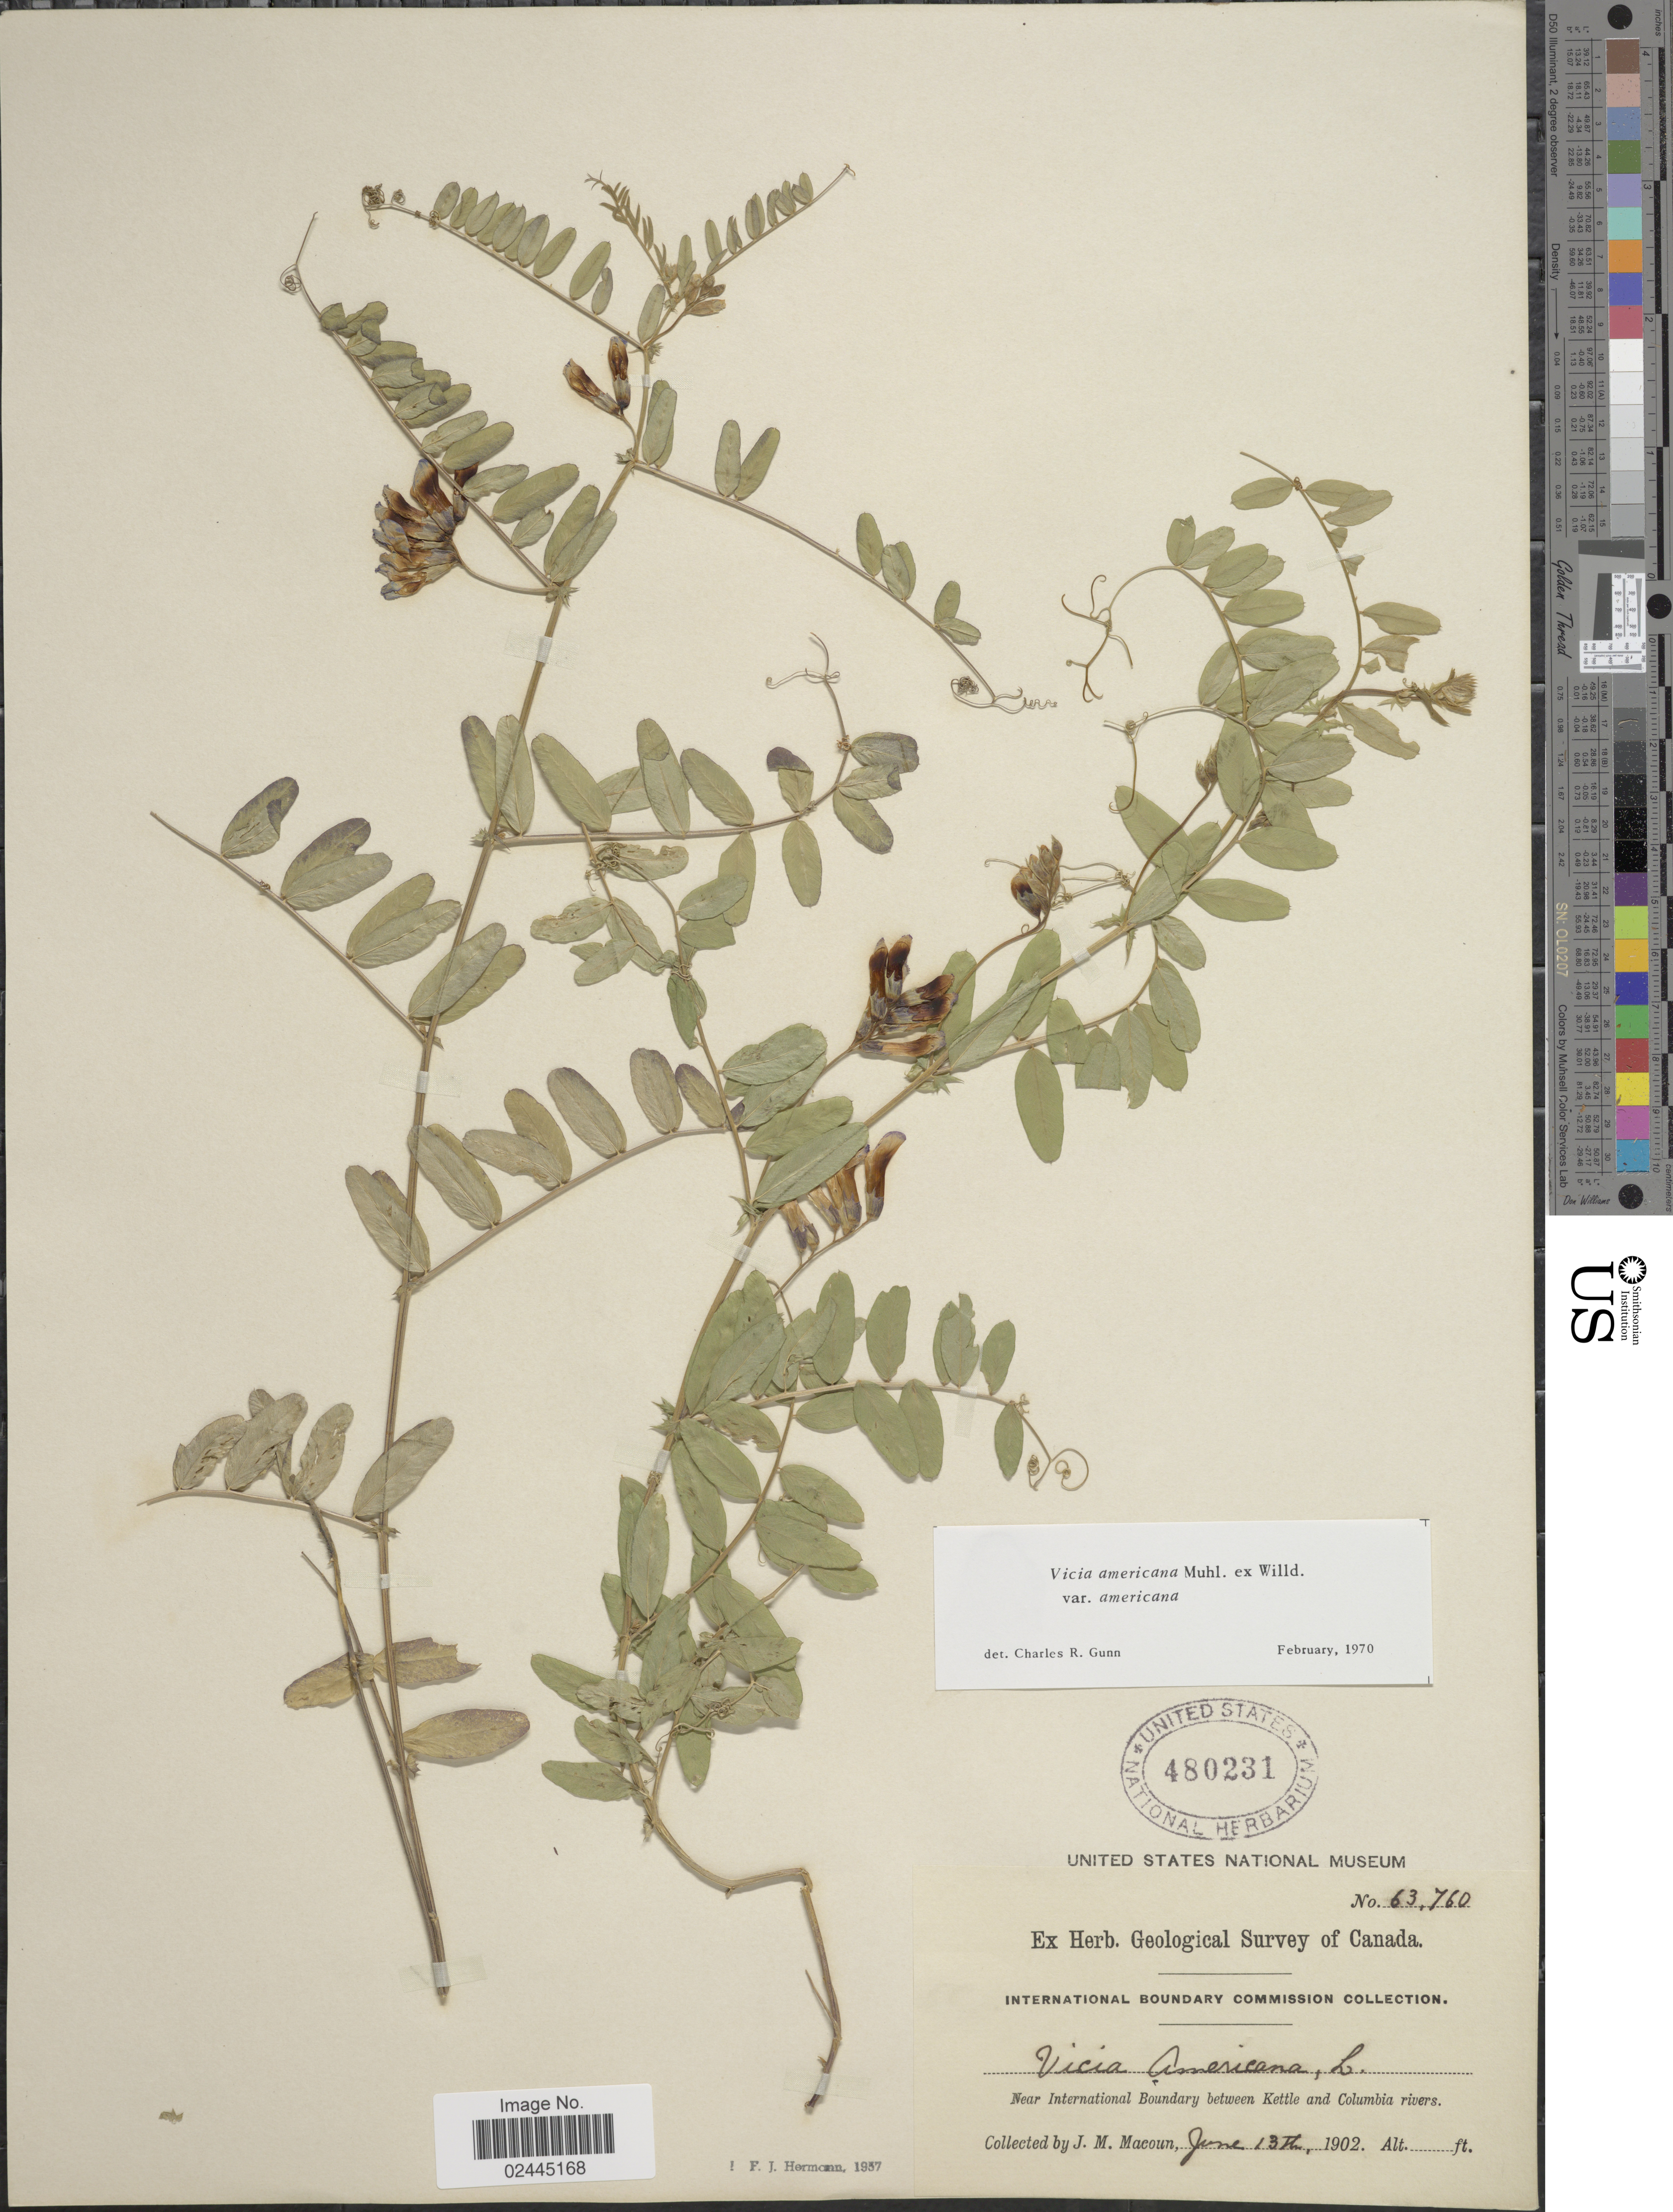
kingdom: Plantae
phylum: Tracheophyta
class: Magnoliopsida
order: Fabales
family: Fabaceae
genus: Vicia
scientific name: Vicia americana var. americana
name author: Muhl. ex Willd.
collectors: J. Macoun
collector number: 63760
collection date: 1902-06-13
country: Canada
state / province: British Columbia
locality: Near International Boundary between Kettle and Columbia rivers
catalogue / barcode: US 480231